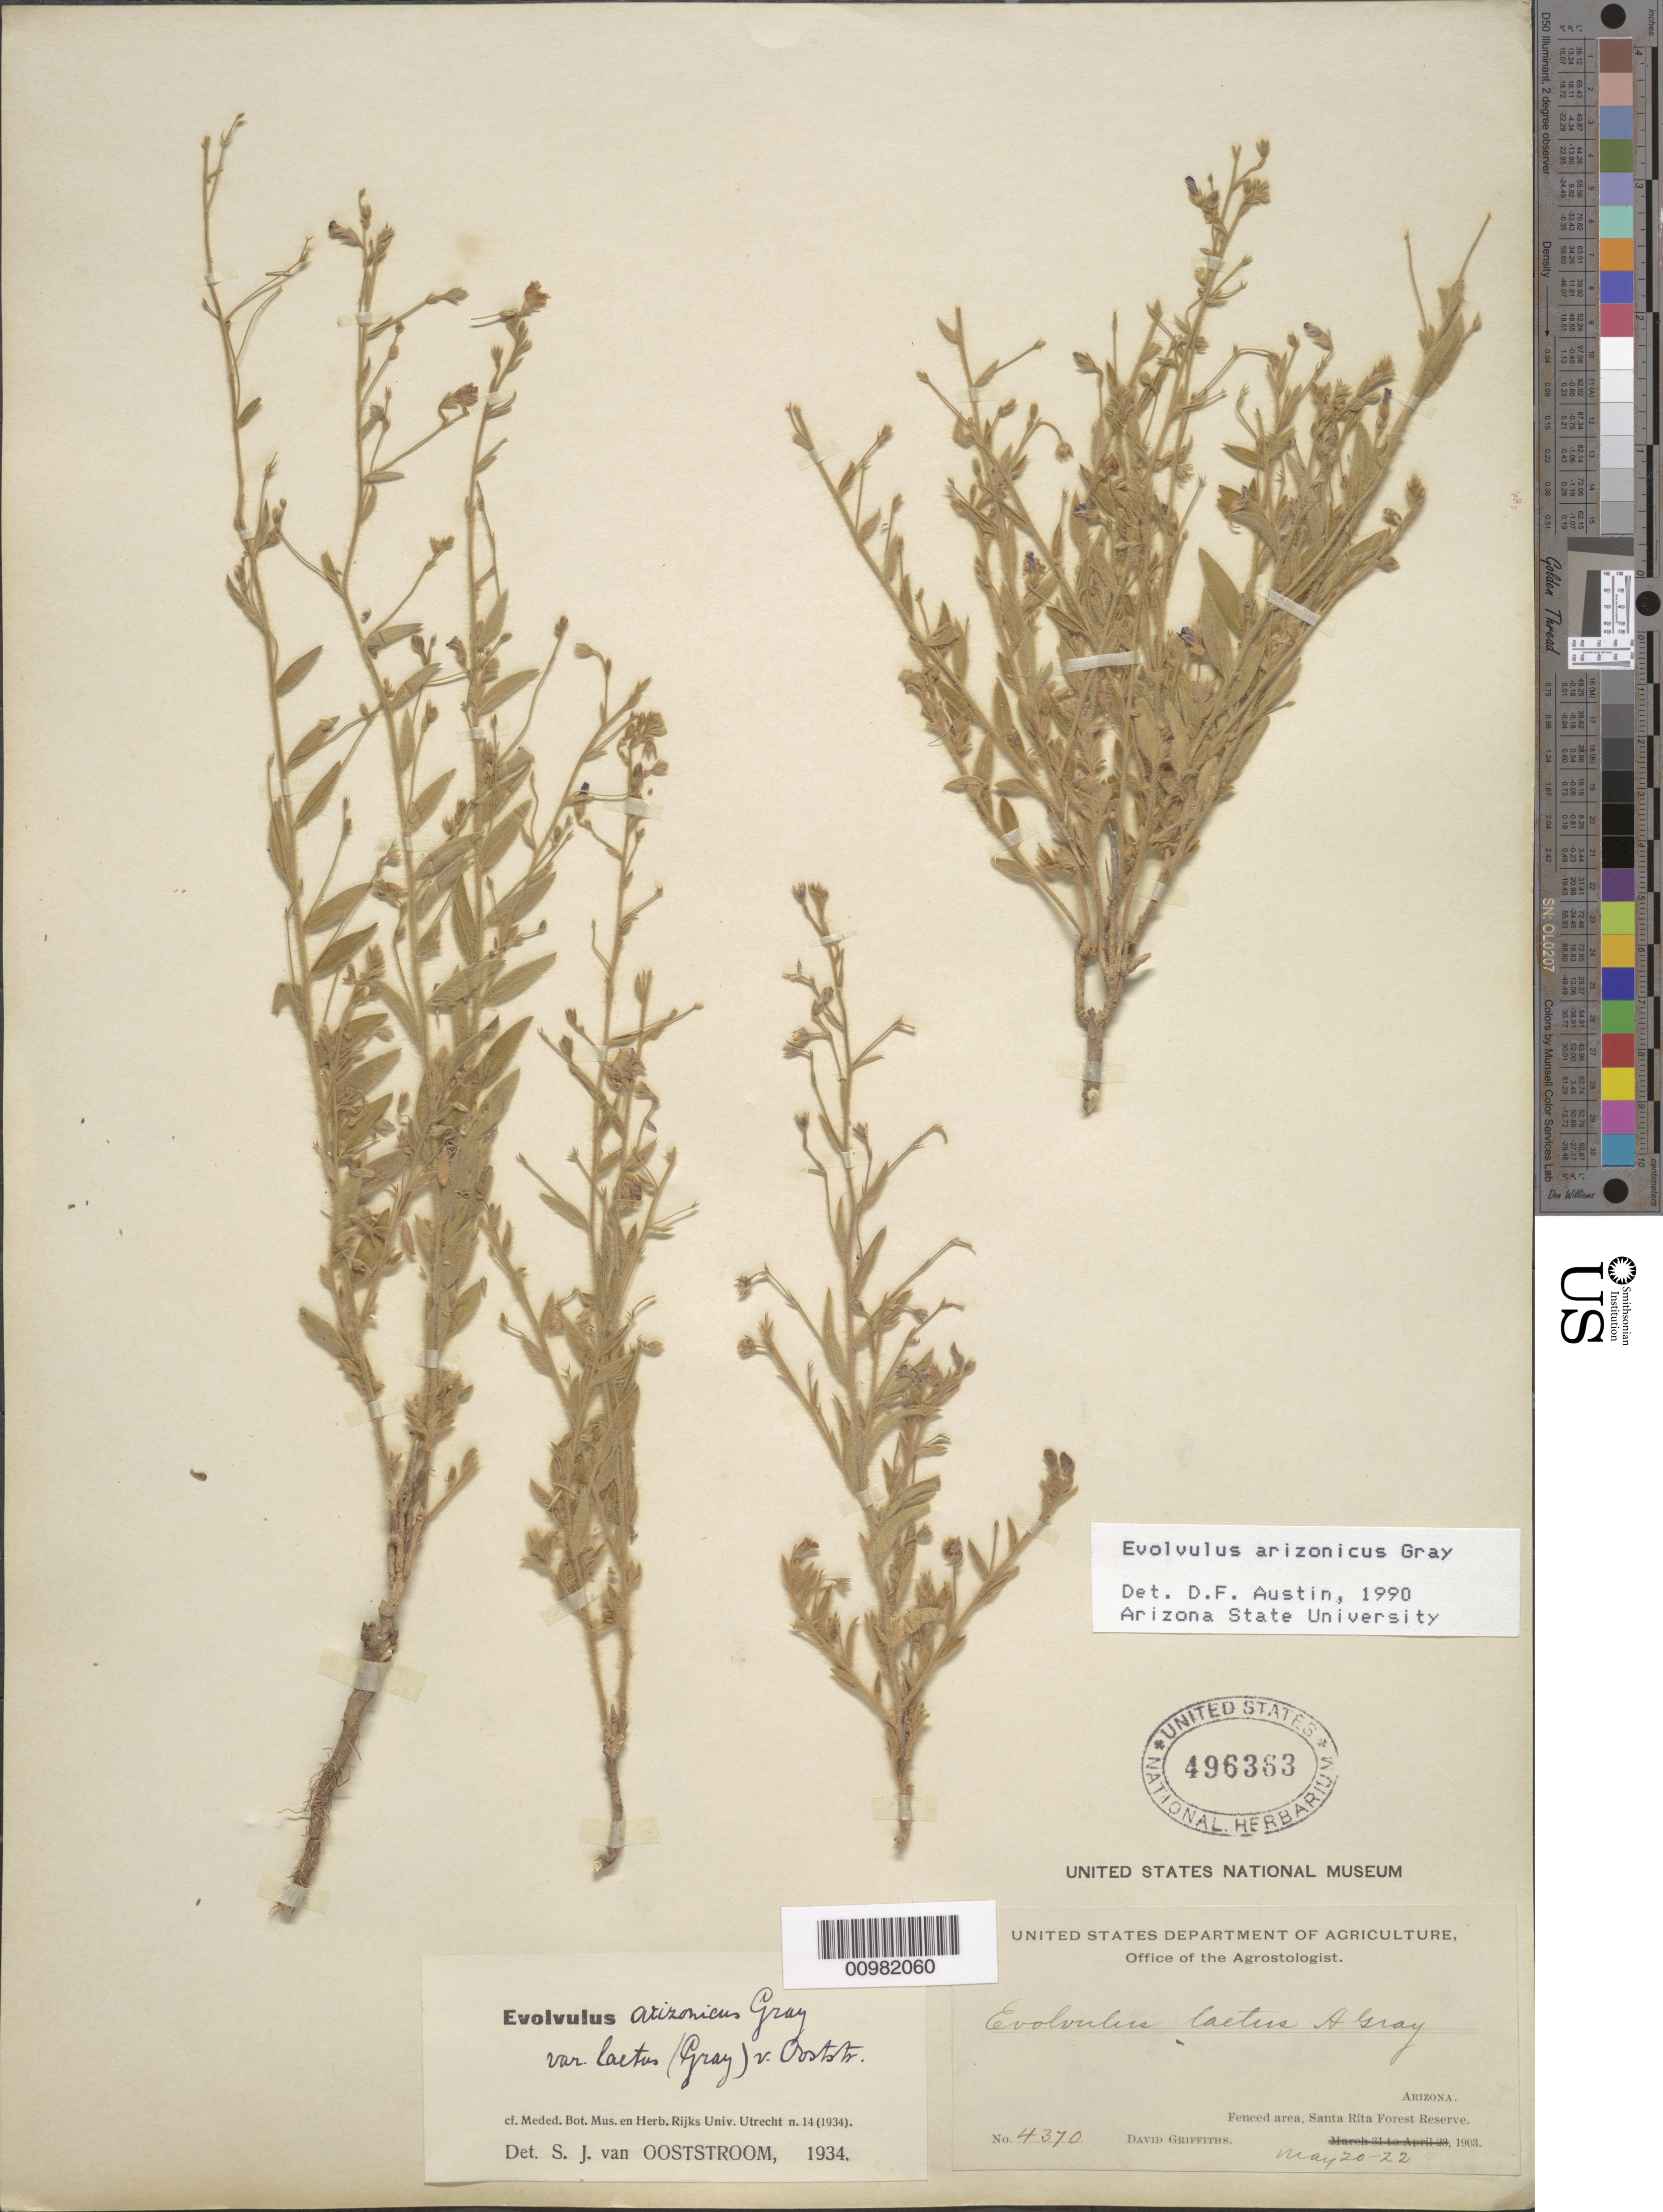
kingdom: Plantae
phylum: Tracheophyta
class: Magnoliopsida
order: Solanales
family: Convolvulaceae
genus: Evolvulus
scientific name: Evolvulus arizonicus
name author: A. Gray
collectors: D. Griffiths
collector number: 4370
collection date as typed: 20 May 1903 to 22 May 1903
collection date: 1903-05-20/1903-05-22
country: United States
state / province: Arizona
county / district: Pima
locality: Santa Rita Forest Reserve; Fenced area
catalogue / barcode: US 496363